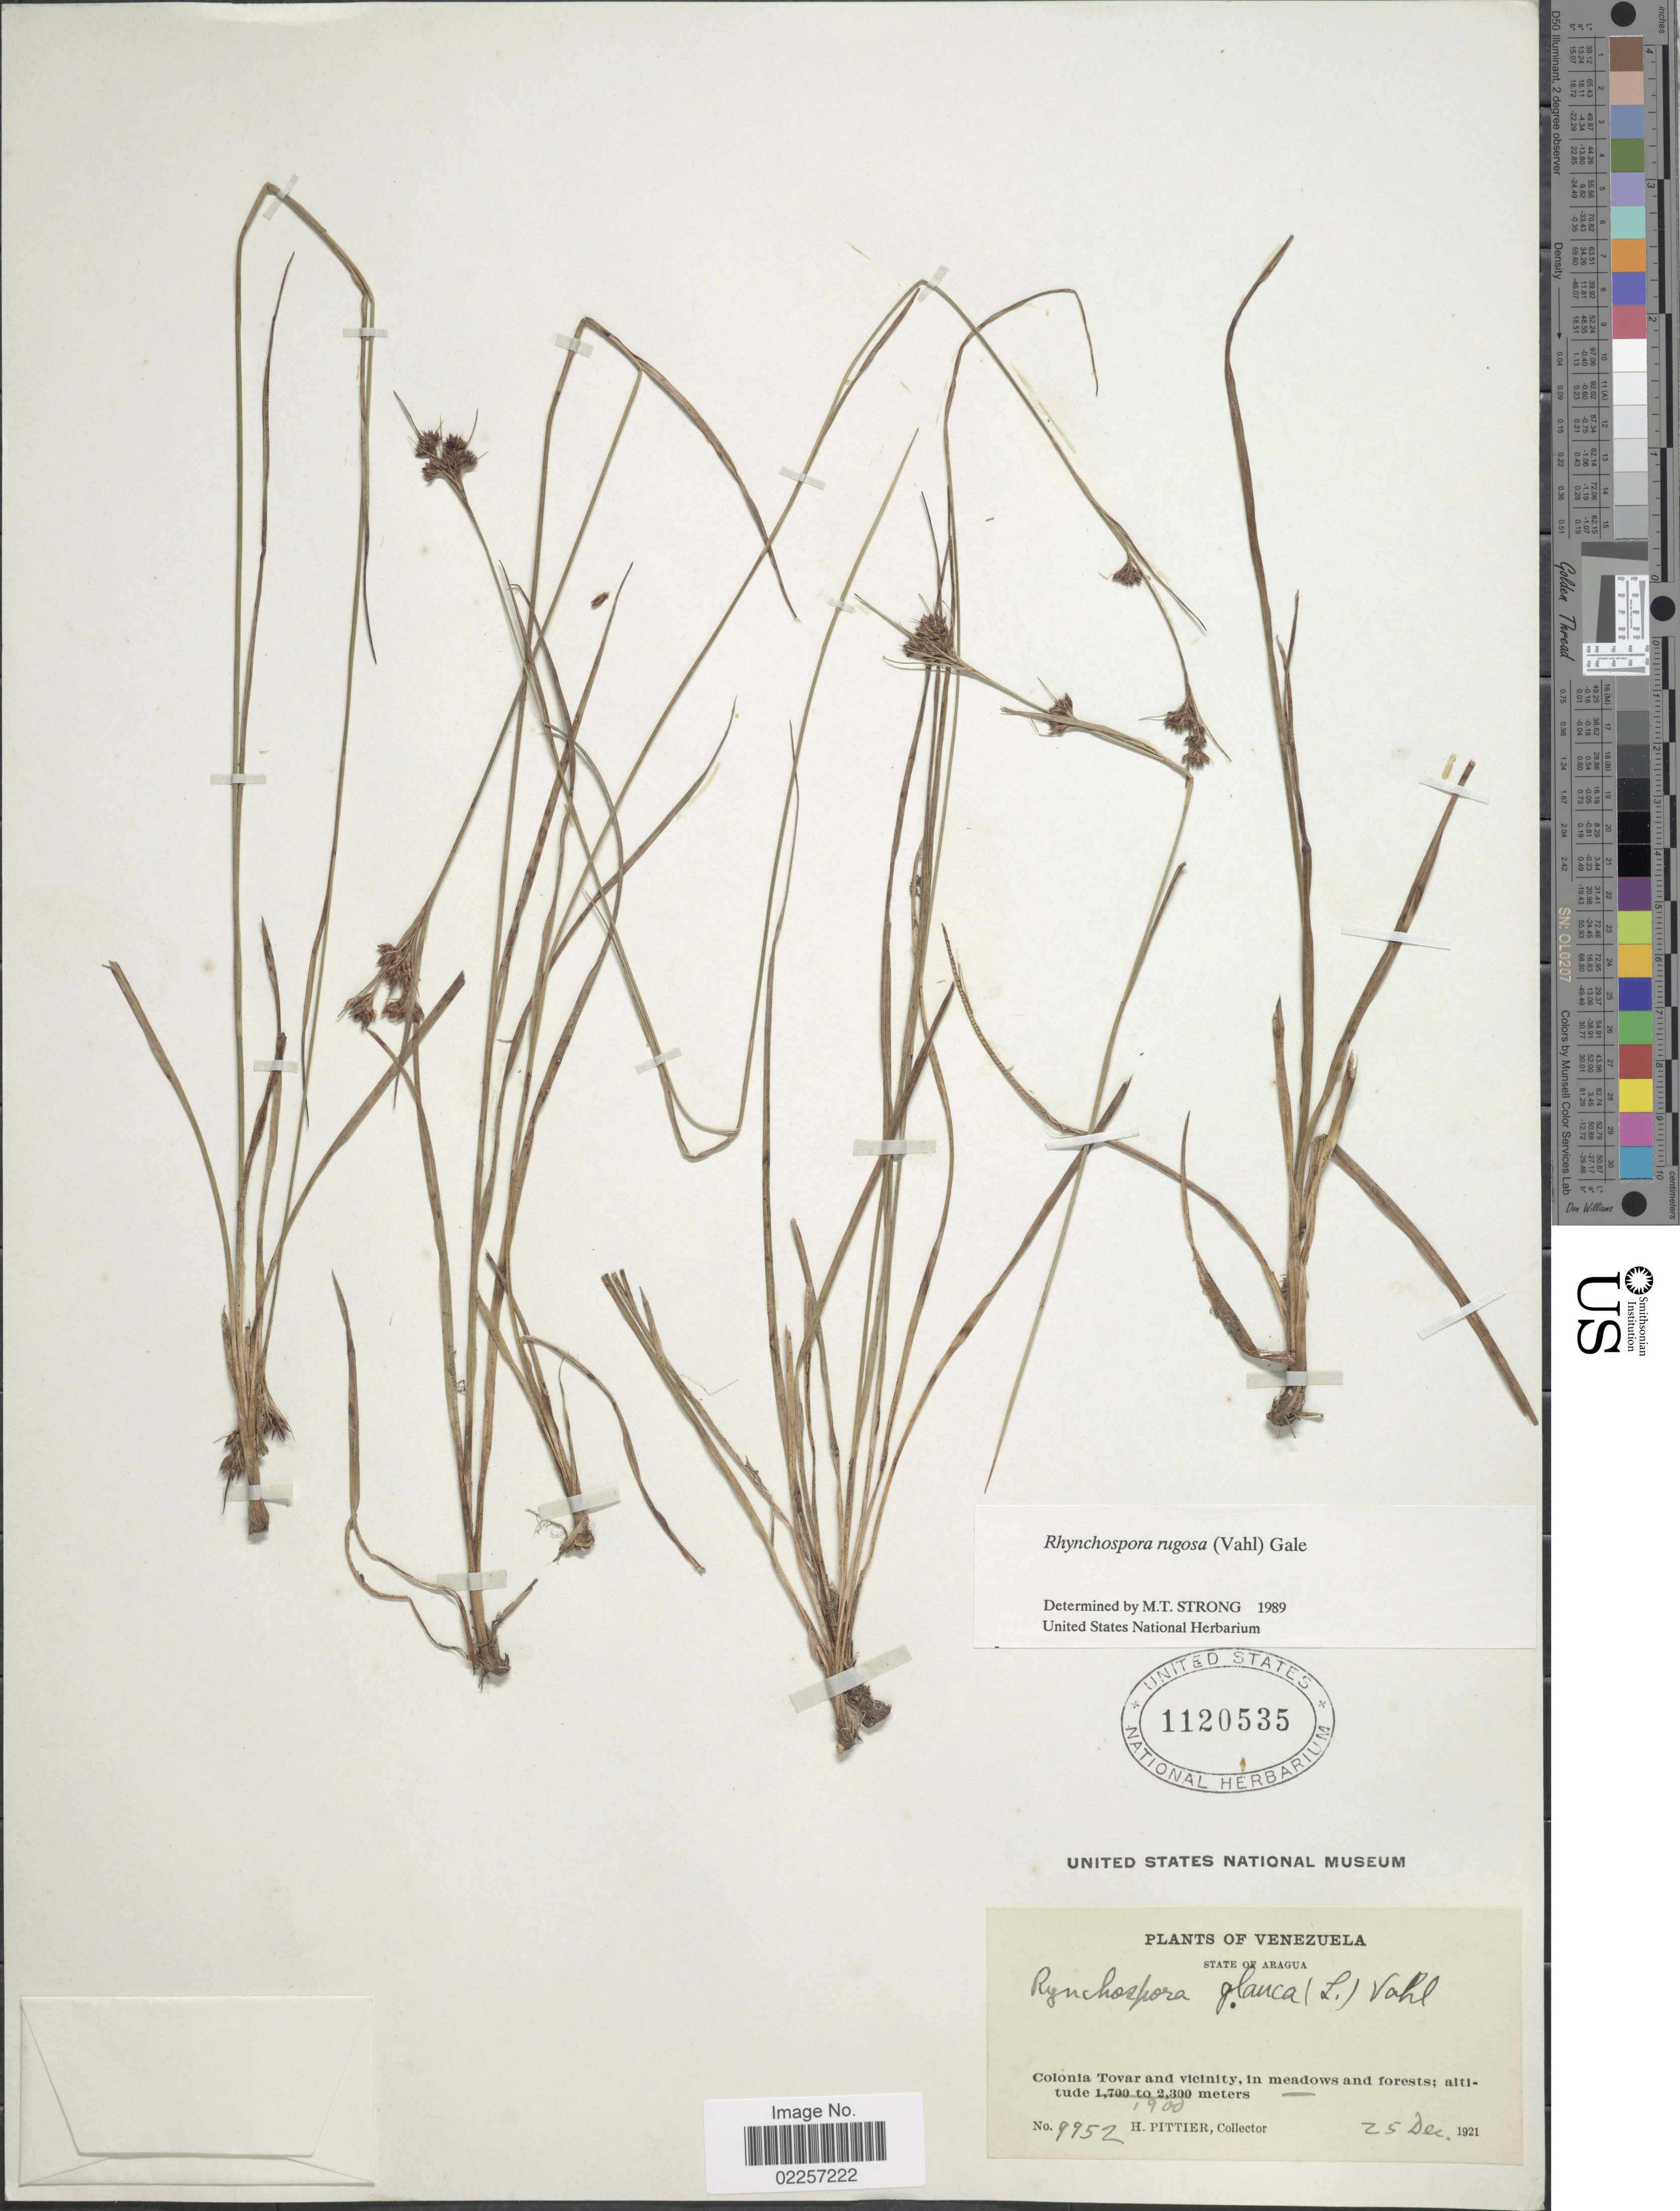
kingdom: Plantae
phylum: Tracheophyta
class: Liliopsida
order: Poales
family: Cyperaceae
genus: Rhynchospora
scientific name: Rhynchospora rugosa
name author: (Vahl) Gale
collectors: H. F. Pittier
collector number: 9952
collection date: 1921-12-25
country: Venezuela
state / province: Aragua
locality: Colonia Tovar and vicinity, in meadows and forests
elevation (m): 1900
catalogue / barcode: US 1120535